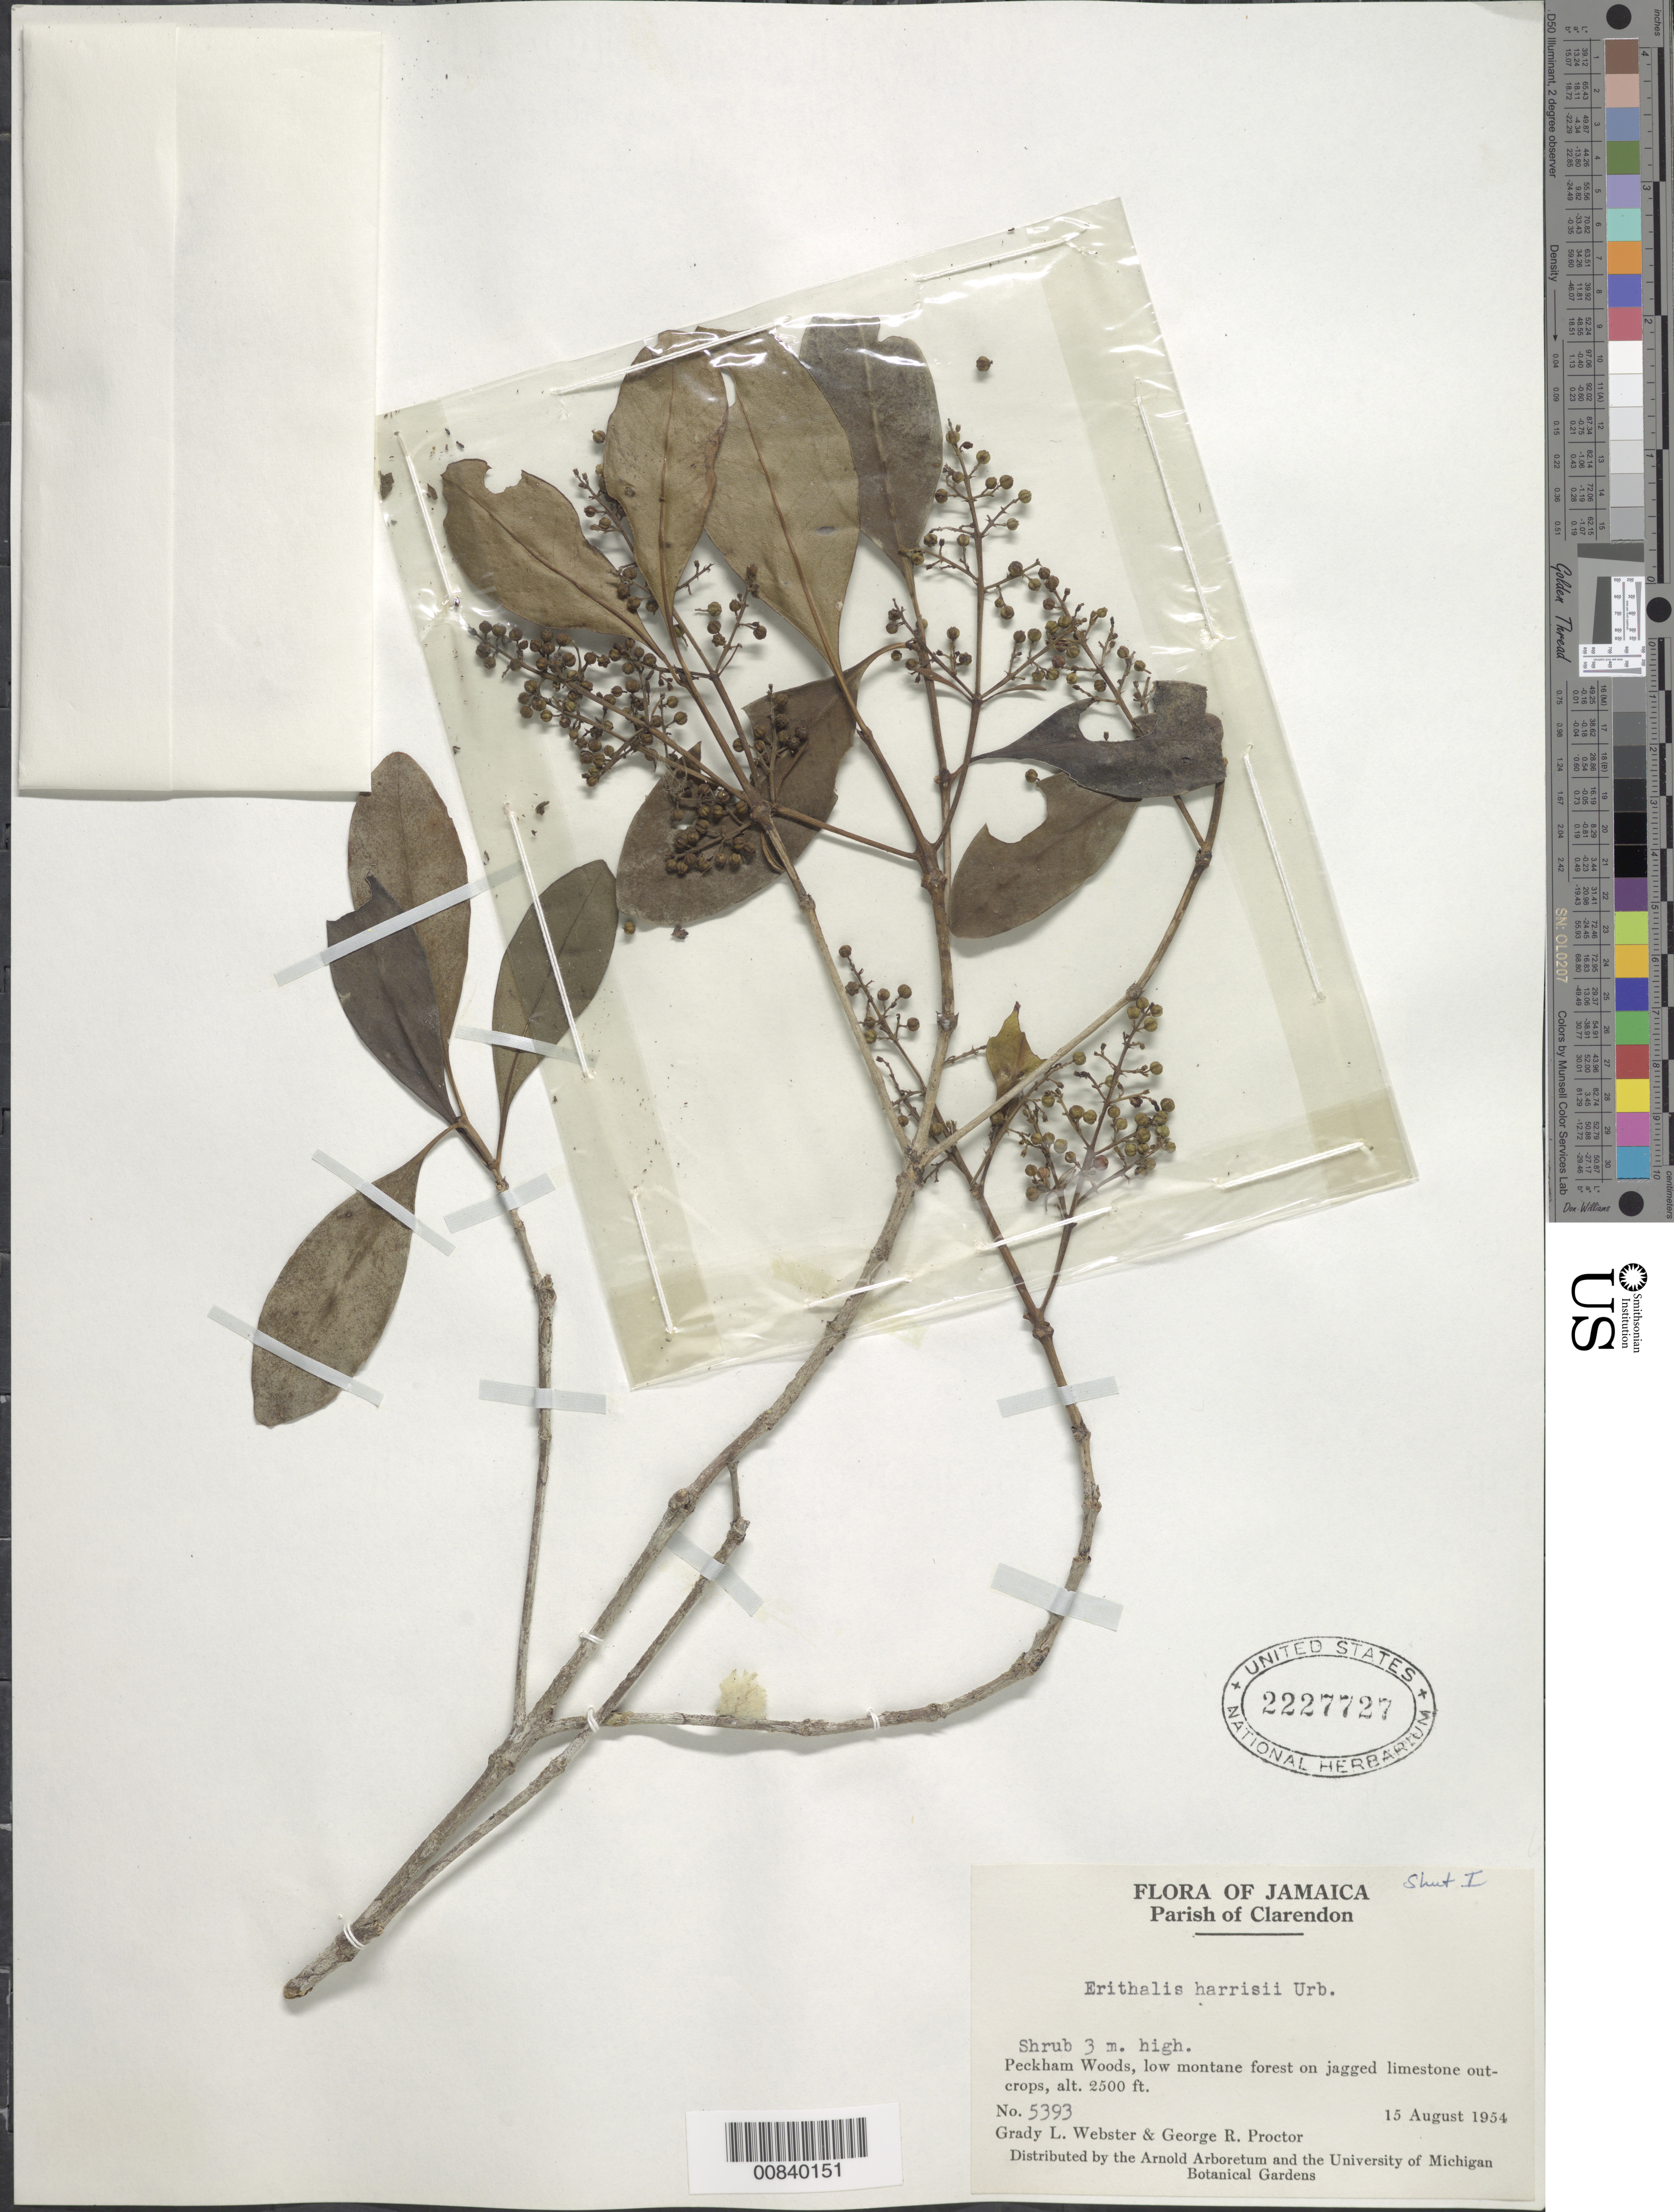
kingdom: Plantae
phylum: Tracheophyta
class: Magnoliopsida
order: Gentianales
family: Rubiaceae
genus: Erithalis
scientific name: Erithalis harrisii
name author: Urb.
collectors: G. L. Webster & G. R. Proctor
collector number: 5393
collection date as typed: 15 Aug 1954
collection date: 1954-08-15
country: Jamaica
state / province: Clarendon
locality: Peckham Woods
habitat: Low montane forest on jagged limestone outcrops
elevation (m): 762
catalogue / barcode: US 2227727